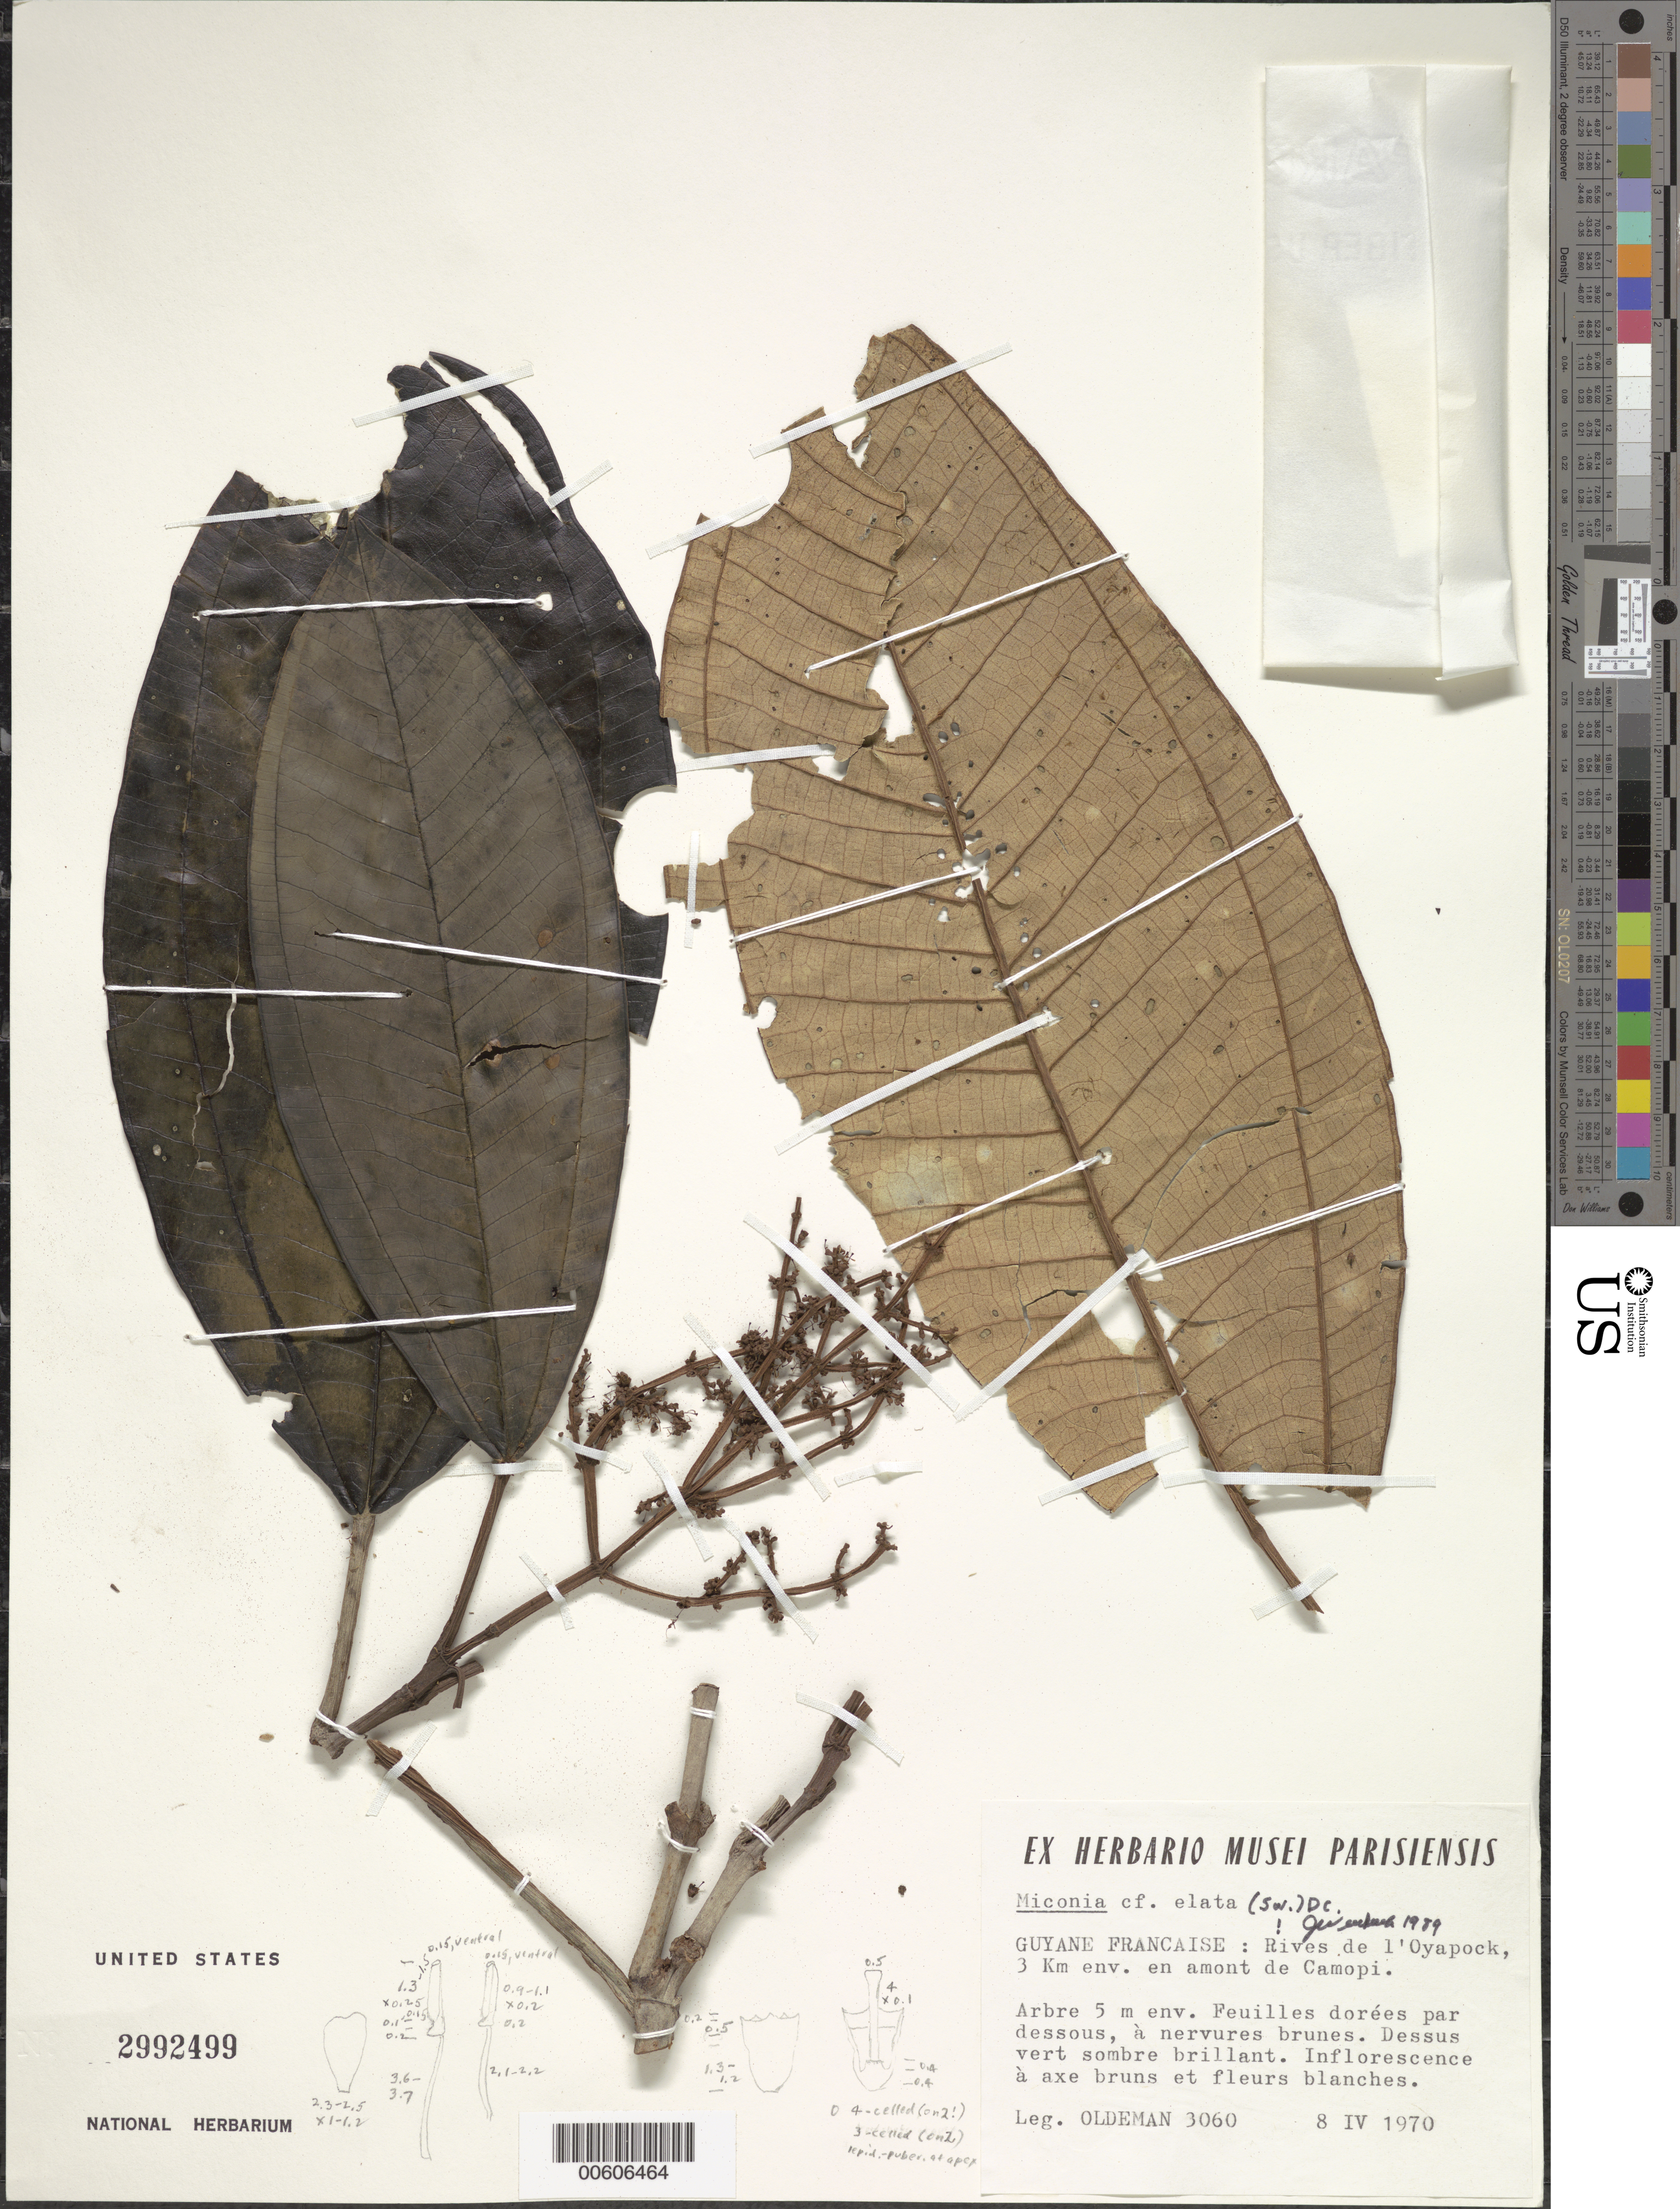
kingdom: Plantae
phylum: Tracheophyta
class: Magnoliopsida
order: Myrtales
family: Melastomataceae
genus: Miconia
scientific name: Miconia elata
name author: (Sw.) DC.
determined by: Wurdack, John J., (US), US (UNITED STATES)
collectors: R. Oldeman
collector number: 3060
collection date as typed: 8-Apr-70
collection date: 1970-04-08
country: French Guiana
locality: Rives de l'Oyapock, environs 3 km en amont de Camopi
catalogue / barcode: US 2992499